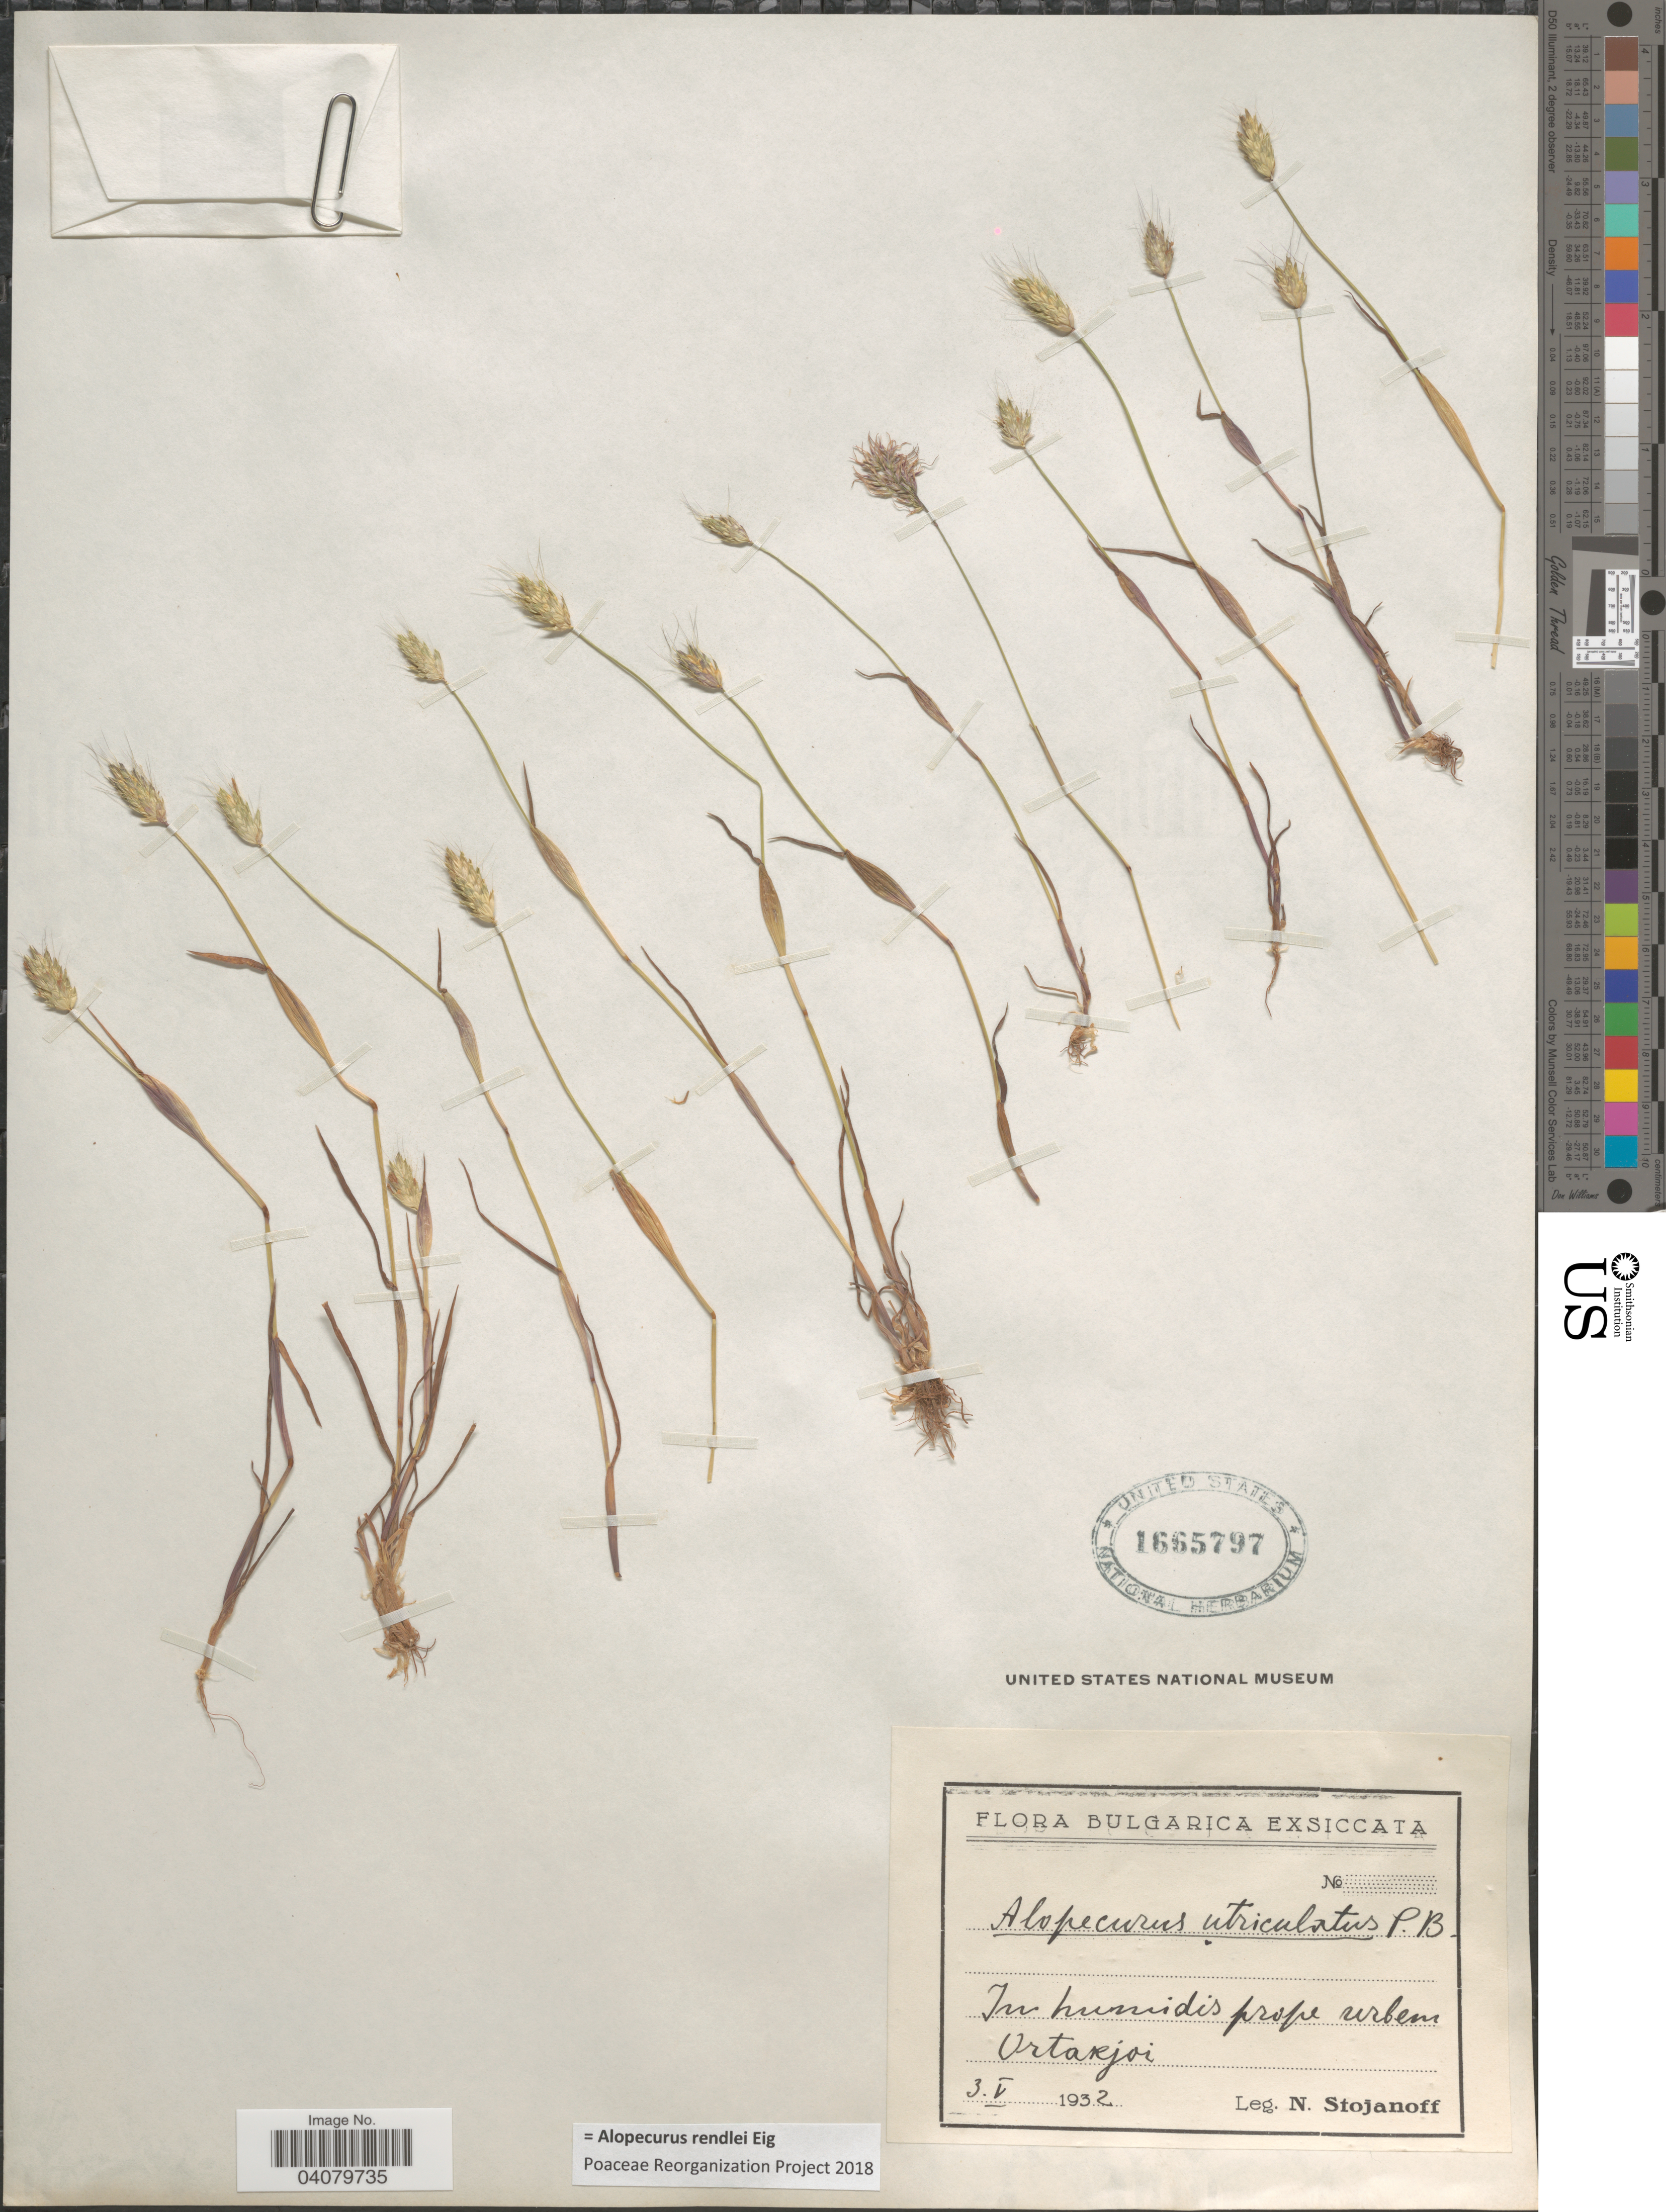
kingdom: Plantae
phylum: Tracheophyta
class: Liliopsida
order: Poales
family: Poaceae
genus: Alopecurus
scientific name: Alopecurus rendlei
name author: Eig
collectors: N. Stojanoff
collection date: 1932-05-03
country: Bulgaria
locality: Bulgarica. In humidis prope urbem Urtakjoi [interpreted].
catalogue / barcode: US 1665797